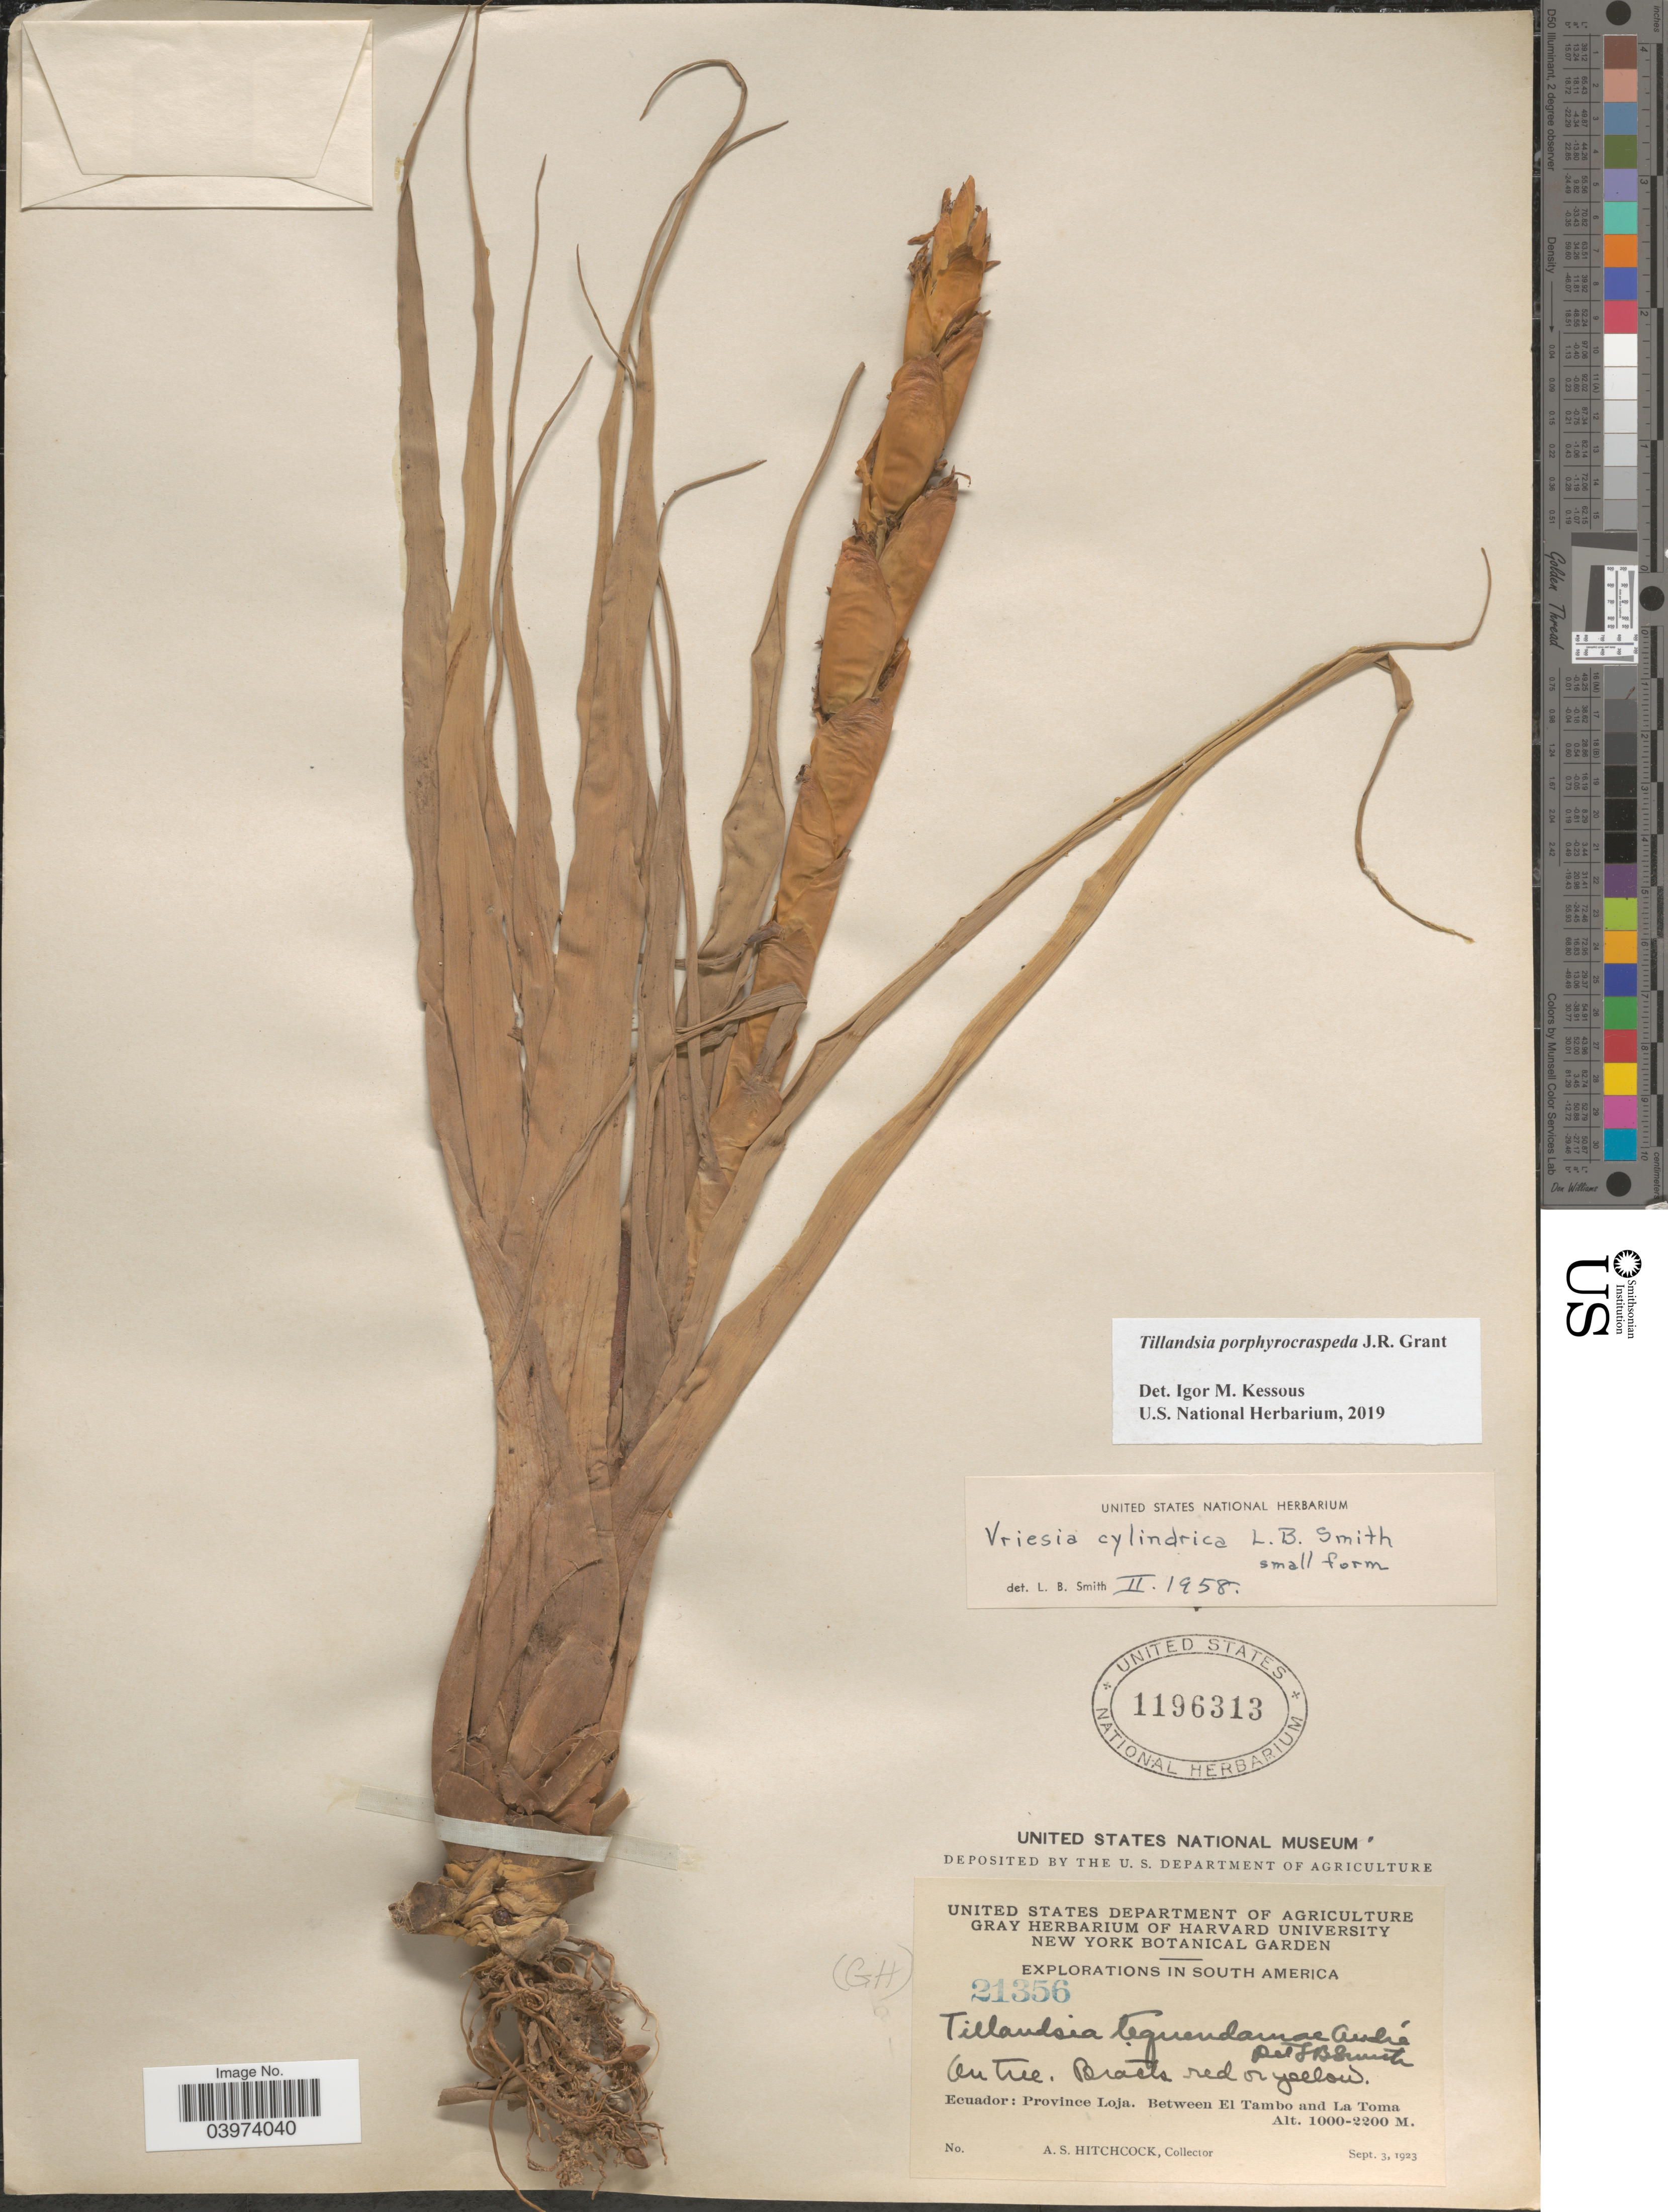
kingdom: Plantae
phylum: Tracheophyta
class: Liliopsida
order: Poales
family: Bromeliaceae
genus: Tillandsia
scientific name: Tillandsia porphyrocraspeda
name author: J.R. Grant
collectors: A. S. Hitchcock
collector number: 21356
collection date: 1923-09-03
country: Ecuador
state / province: Loja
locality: Explorations in South America. Between El Tambo and La Toma.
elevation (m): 1000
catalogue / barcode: US 1196313